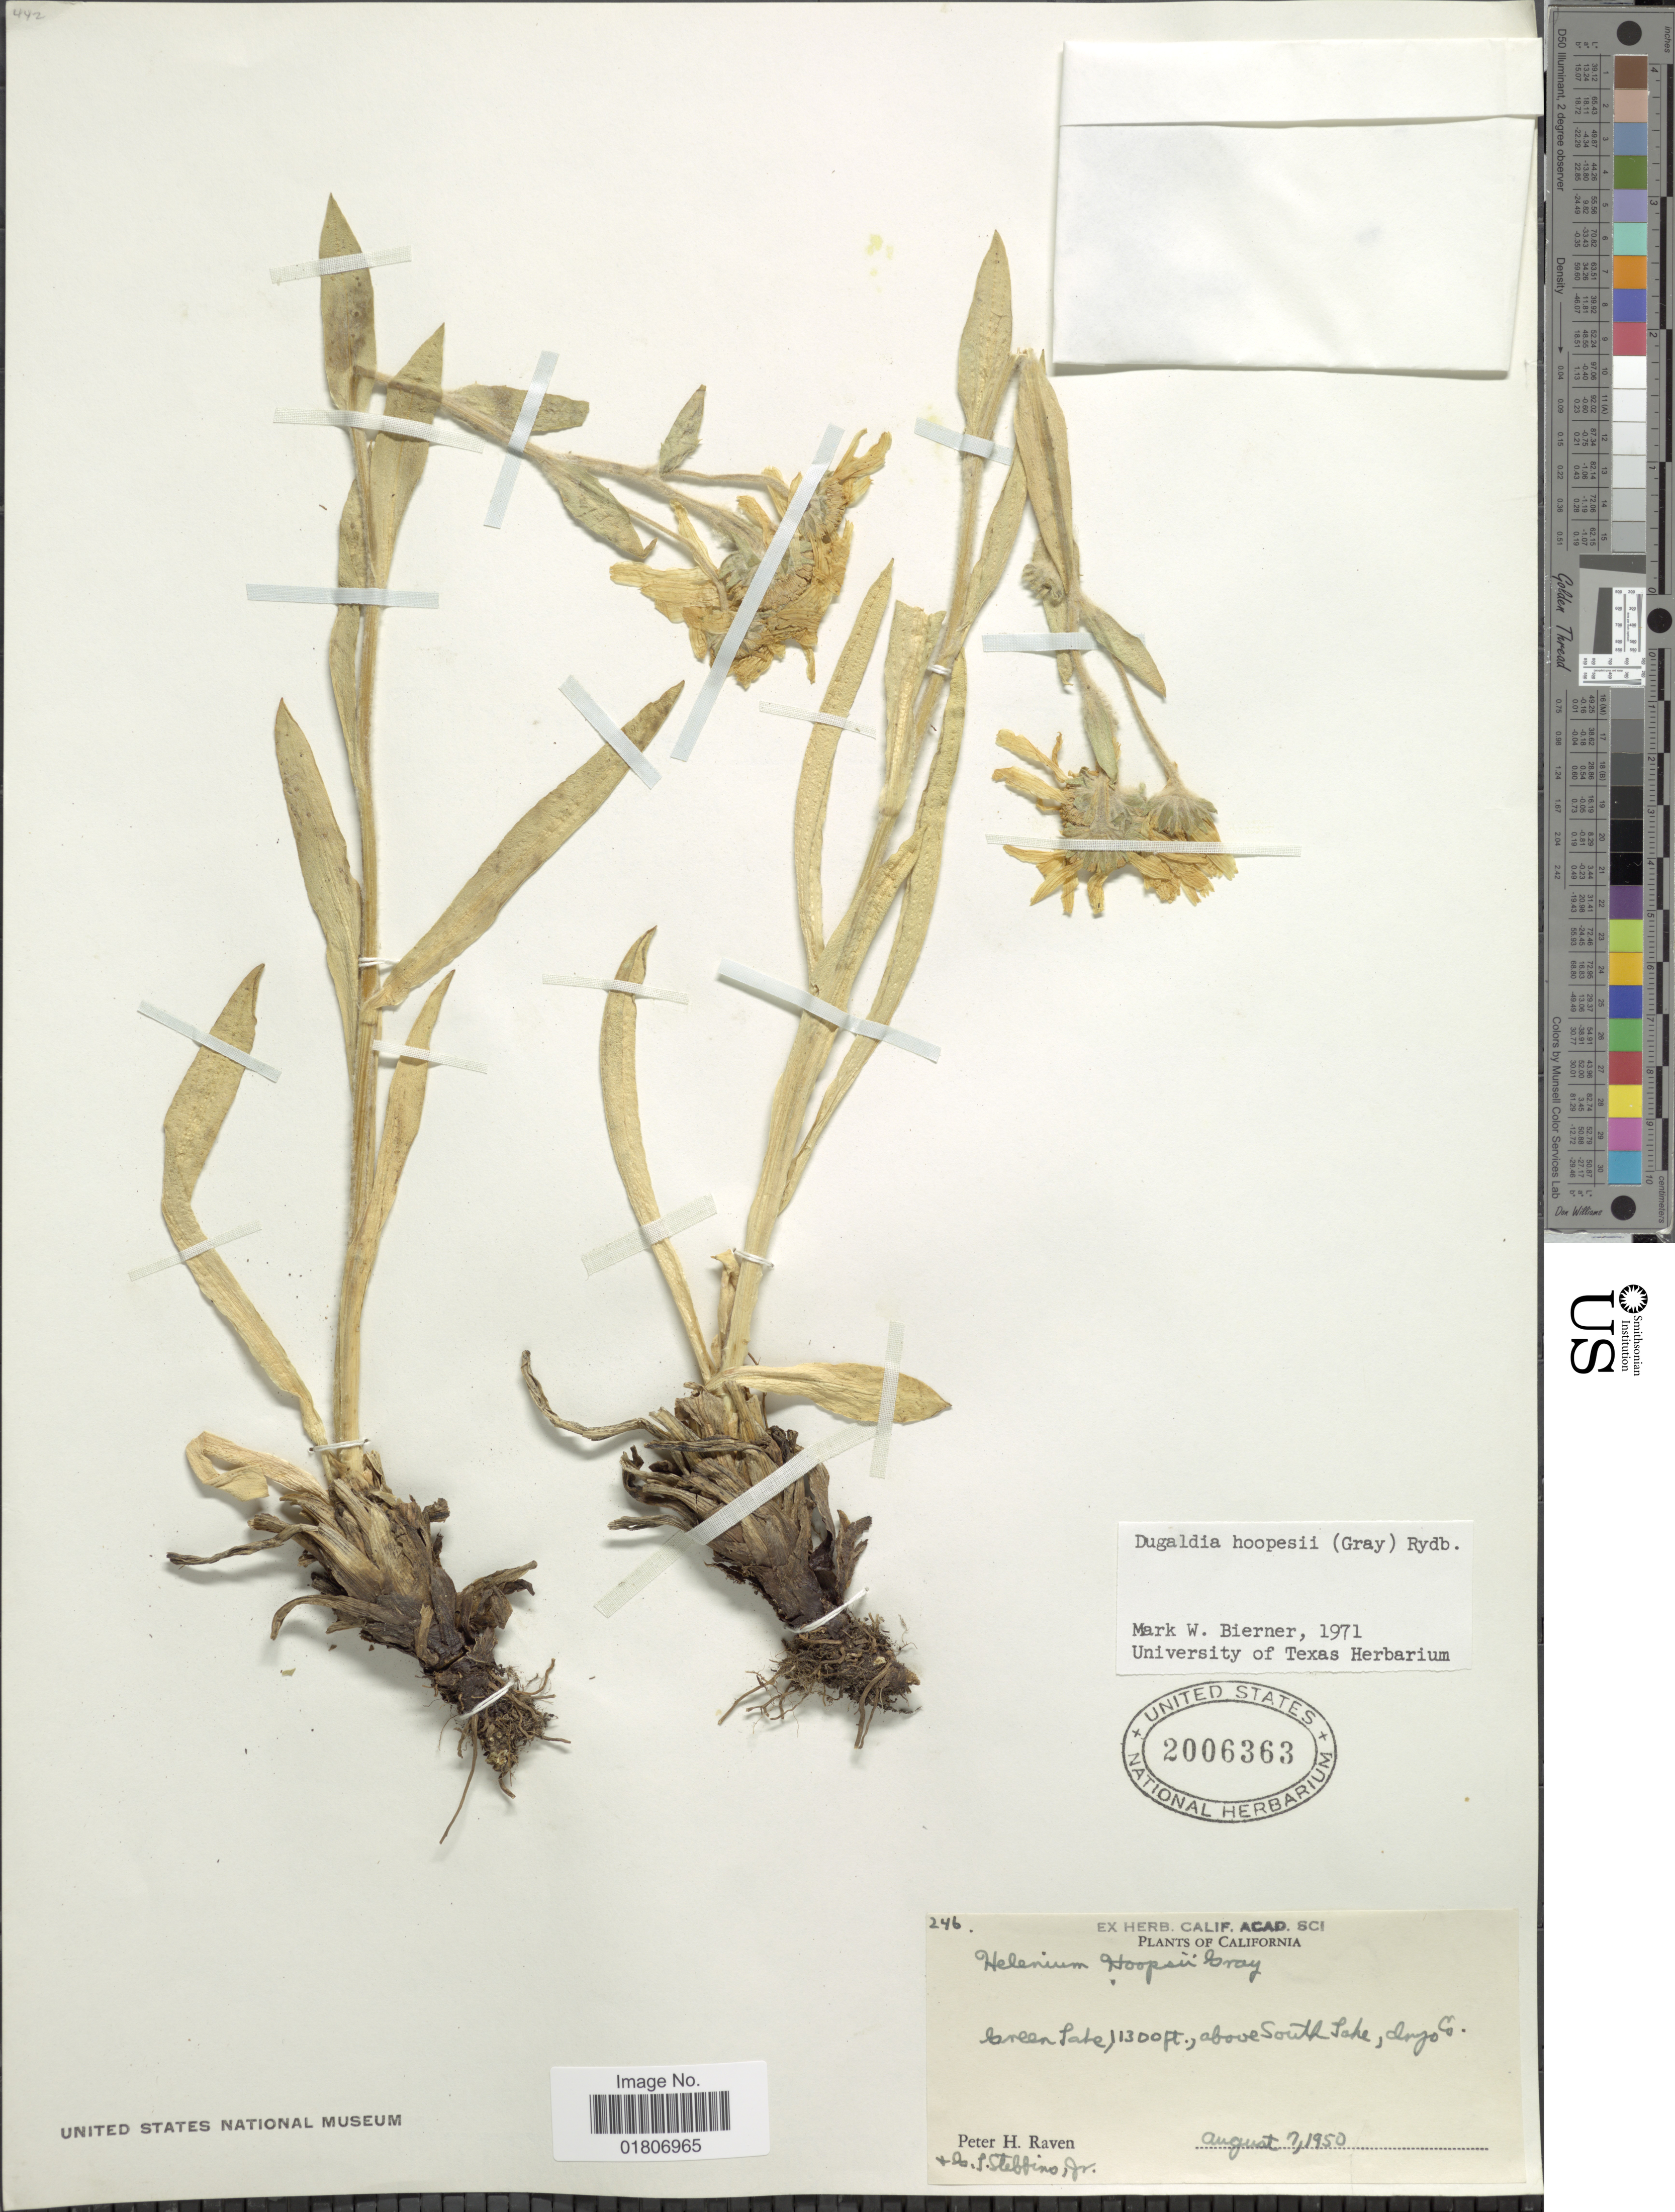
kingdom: Plantae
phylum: Tracheophyta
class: Magnoliopsida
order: Asterales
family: Asteraceae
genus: Dugaldia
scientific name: Dugaldia hoopesii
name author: (A. Gray) Rydb.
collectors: P. Raven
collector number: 246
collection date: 1950-08-07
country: United States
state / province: California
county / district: Inyo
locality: Green Lake; above South Lake, Inyo Co.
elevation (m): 3444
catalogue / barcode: US 2006363